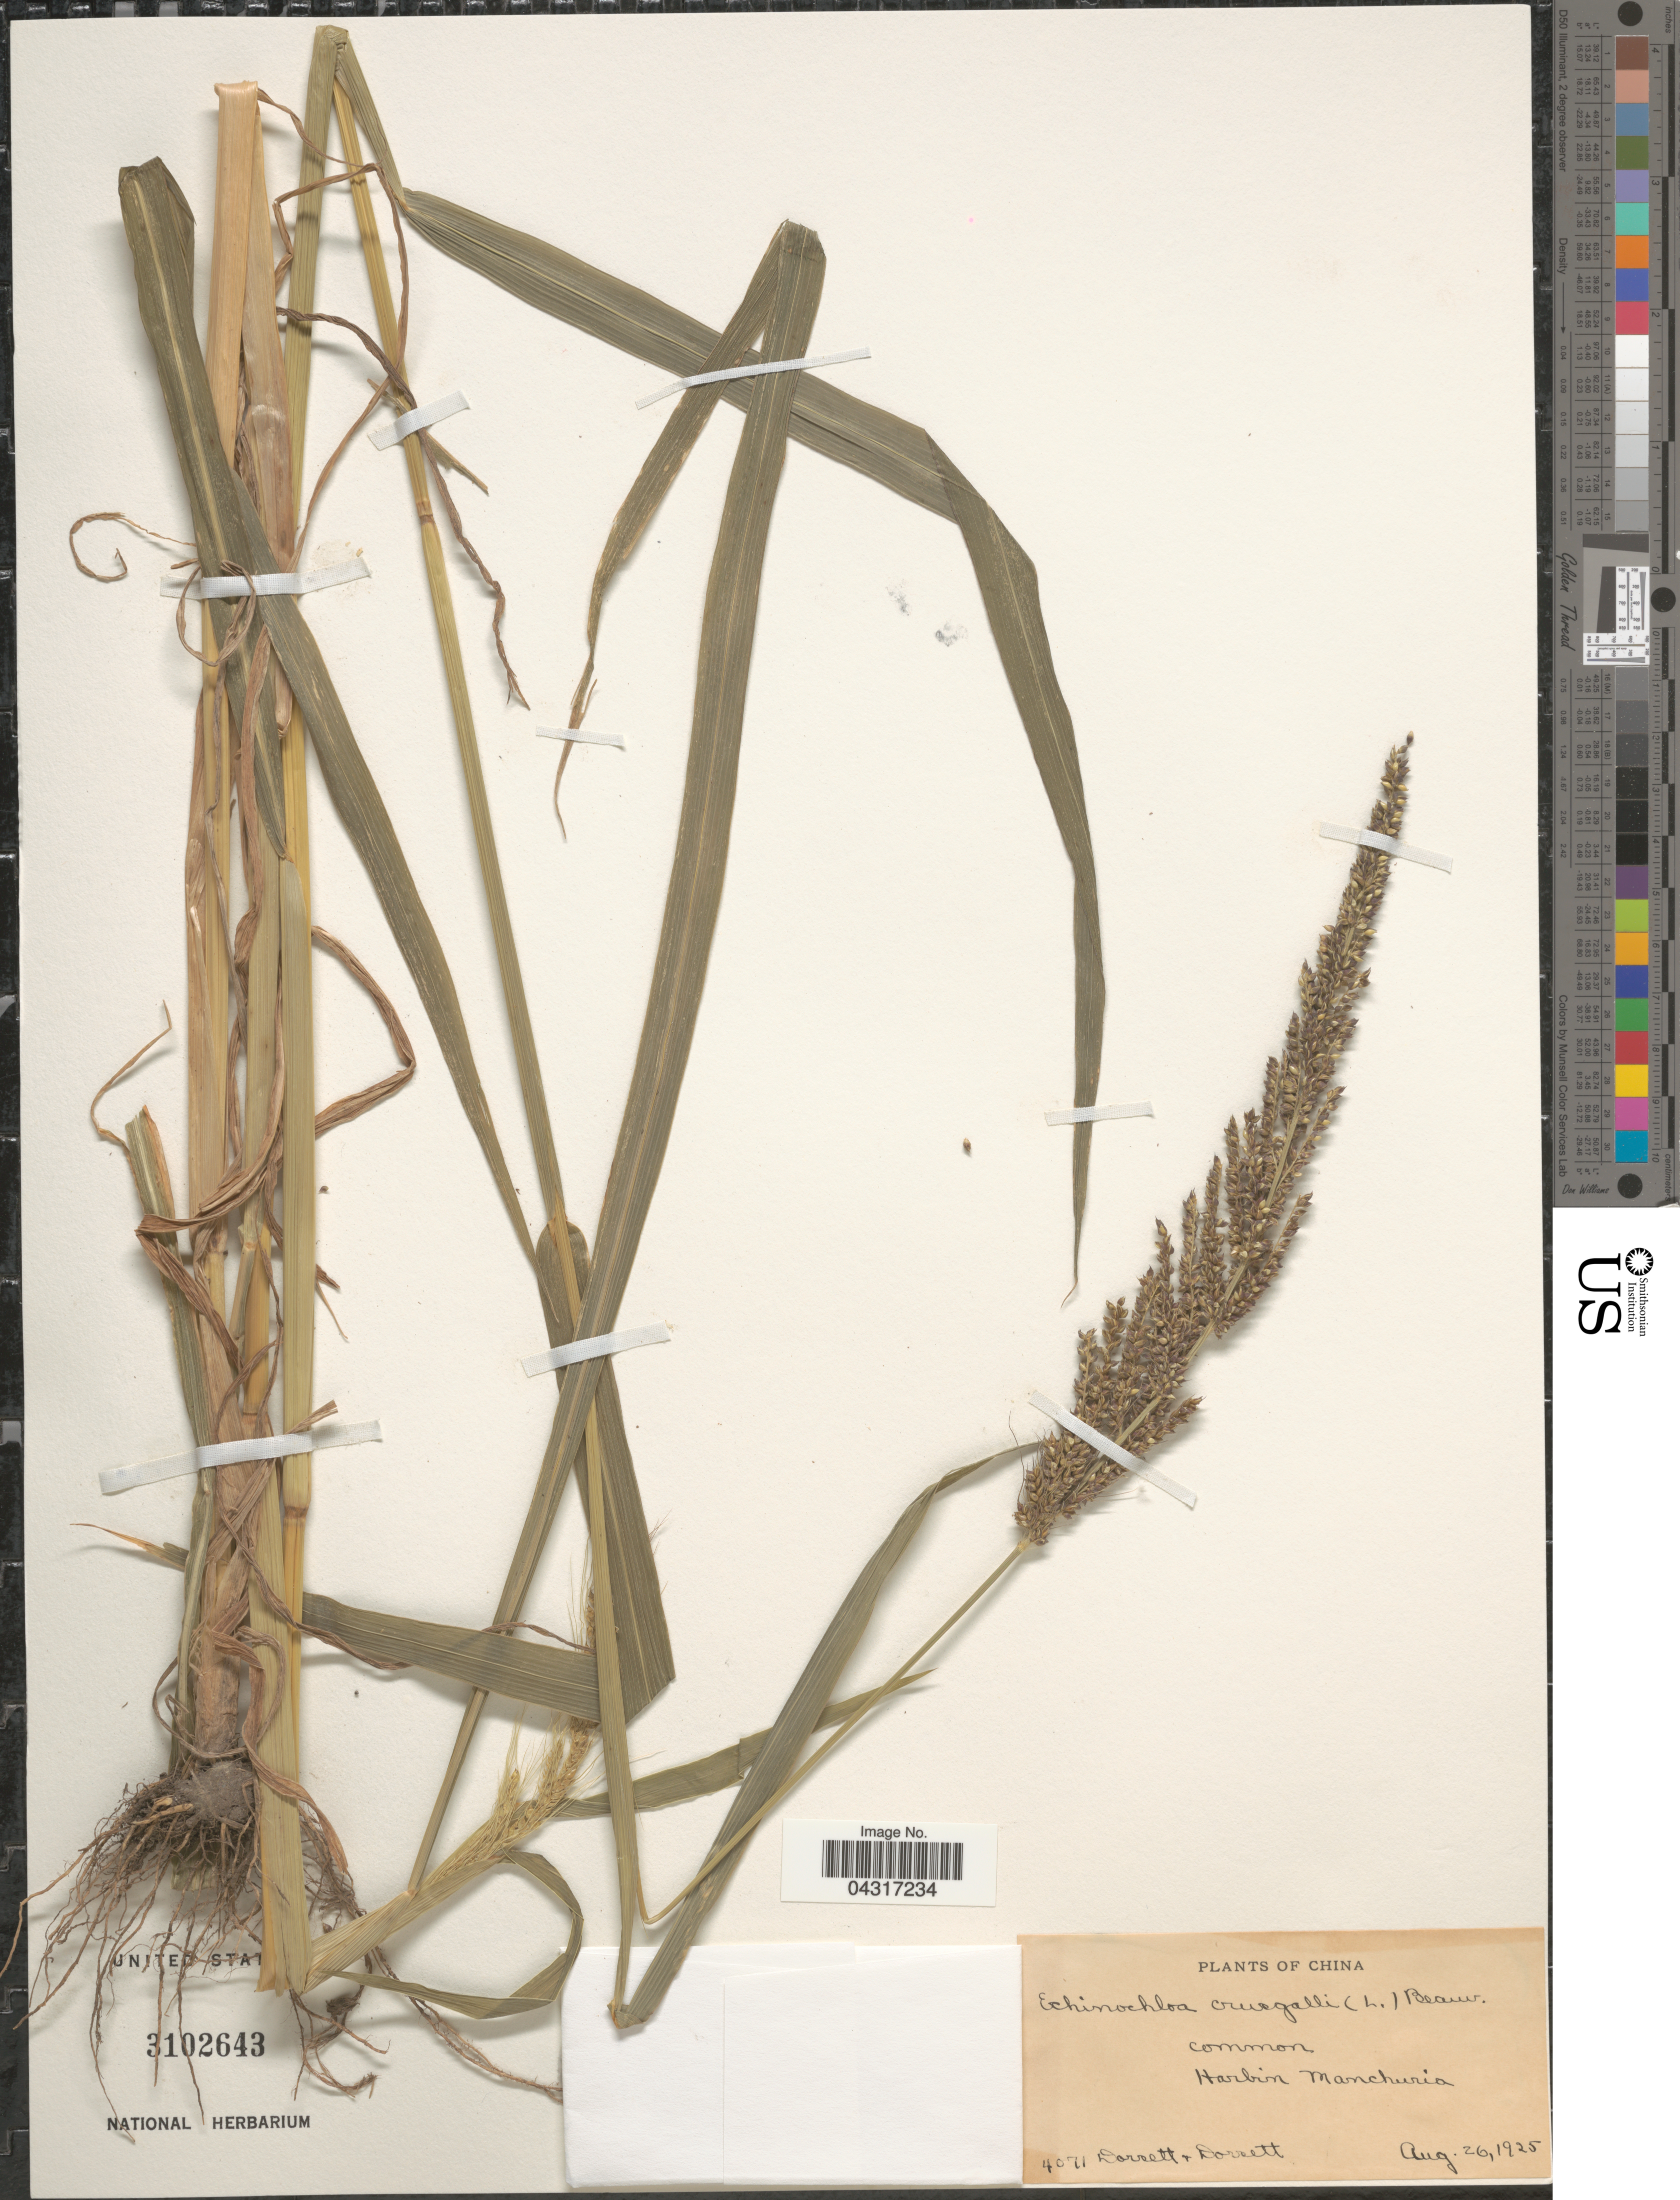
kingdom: Plantae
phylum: Tracheophyta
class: Liliopsida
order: Poales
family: Poaceae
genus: Echinochloa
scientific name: Echinochloa crus-galli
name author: (L.) P. Beauv.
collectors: -- Dorsett & -- Dorsett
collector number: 4071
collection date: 1925-08-26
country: China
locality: Common. Harbin Manchuria.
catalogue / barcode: US 3102643